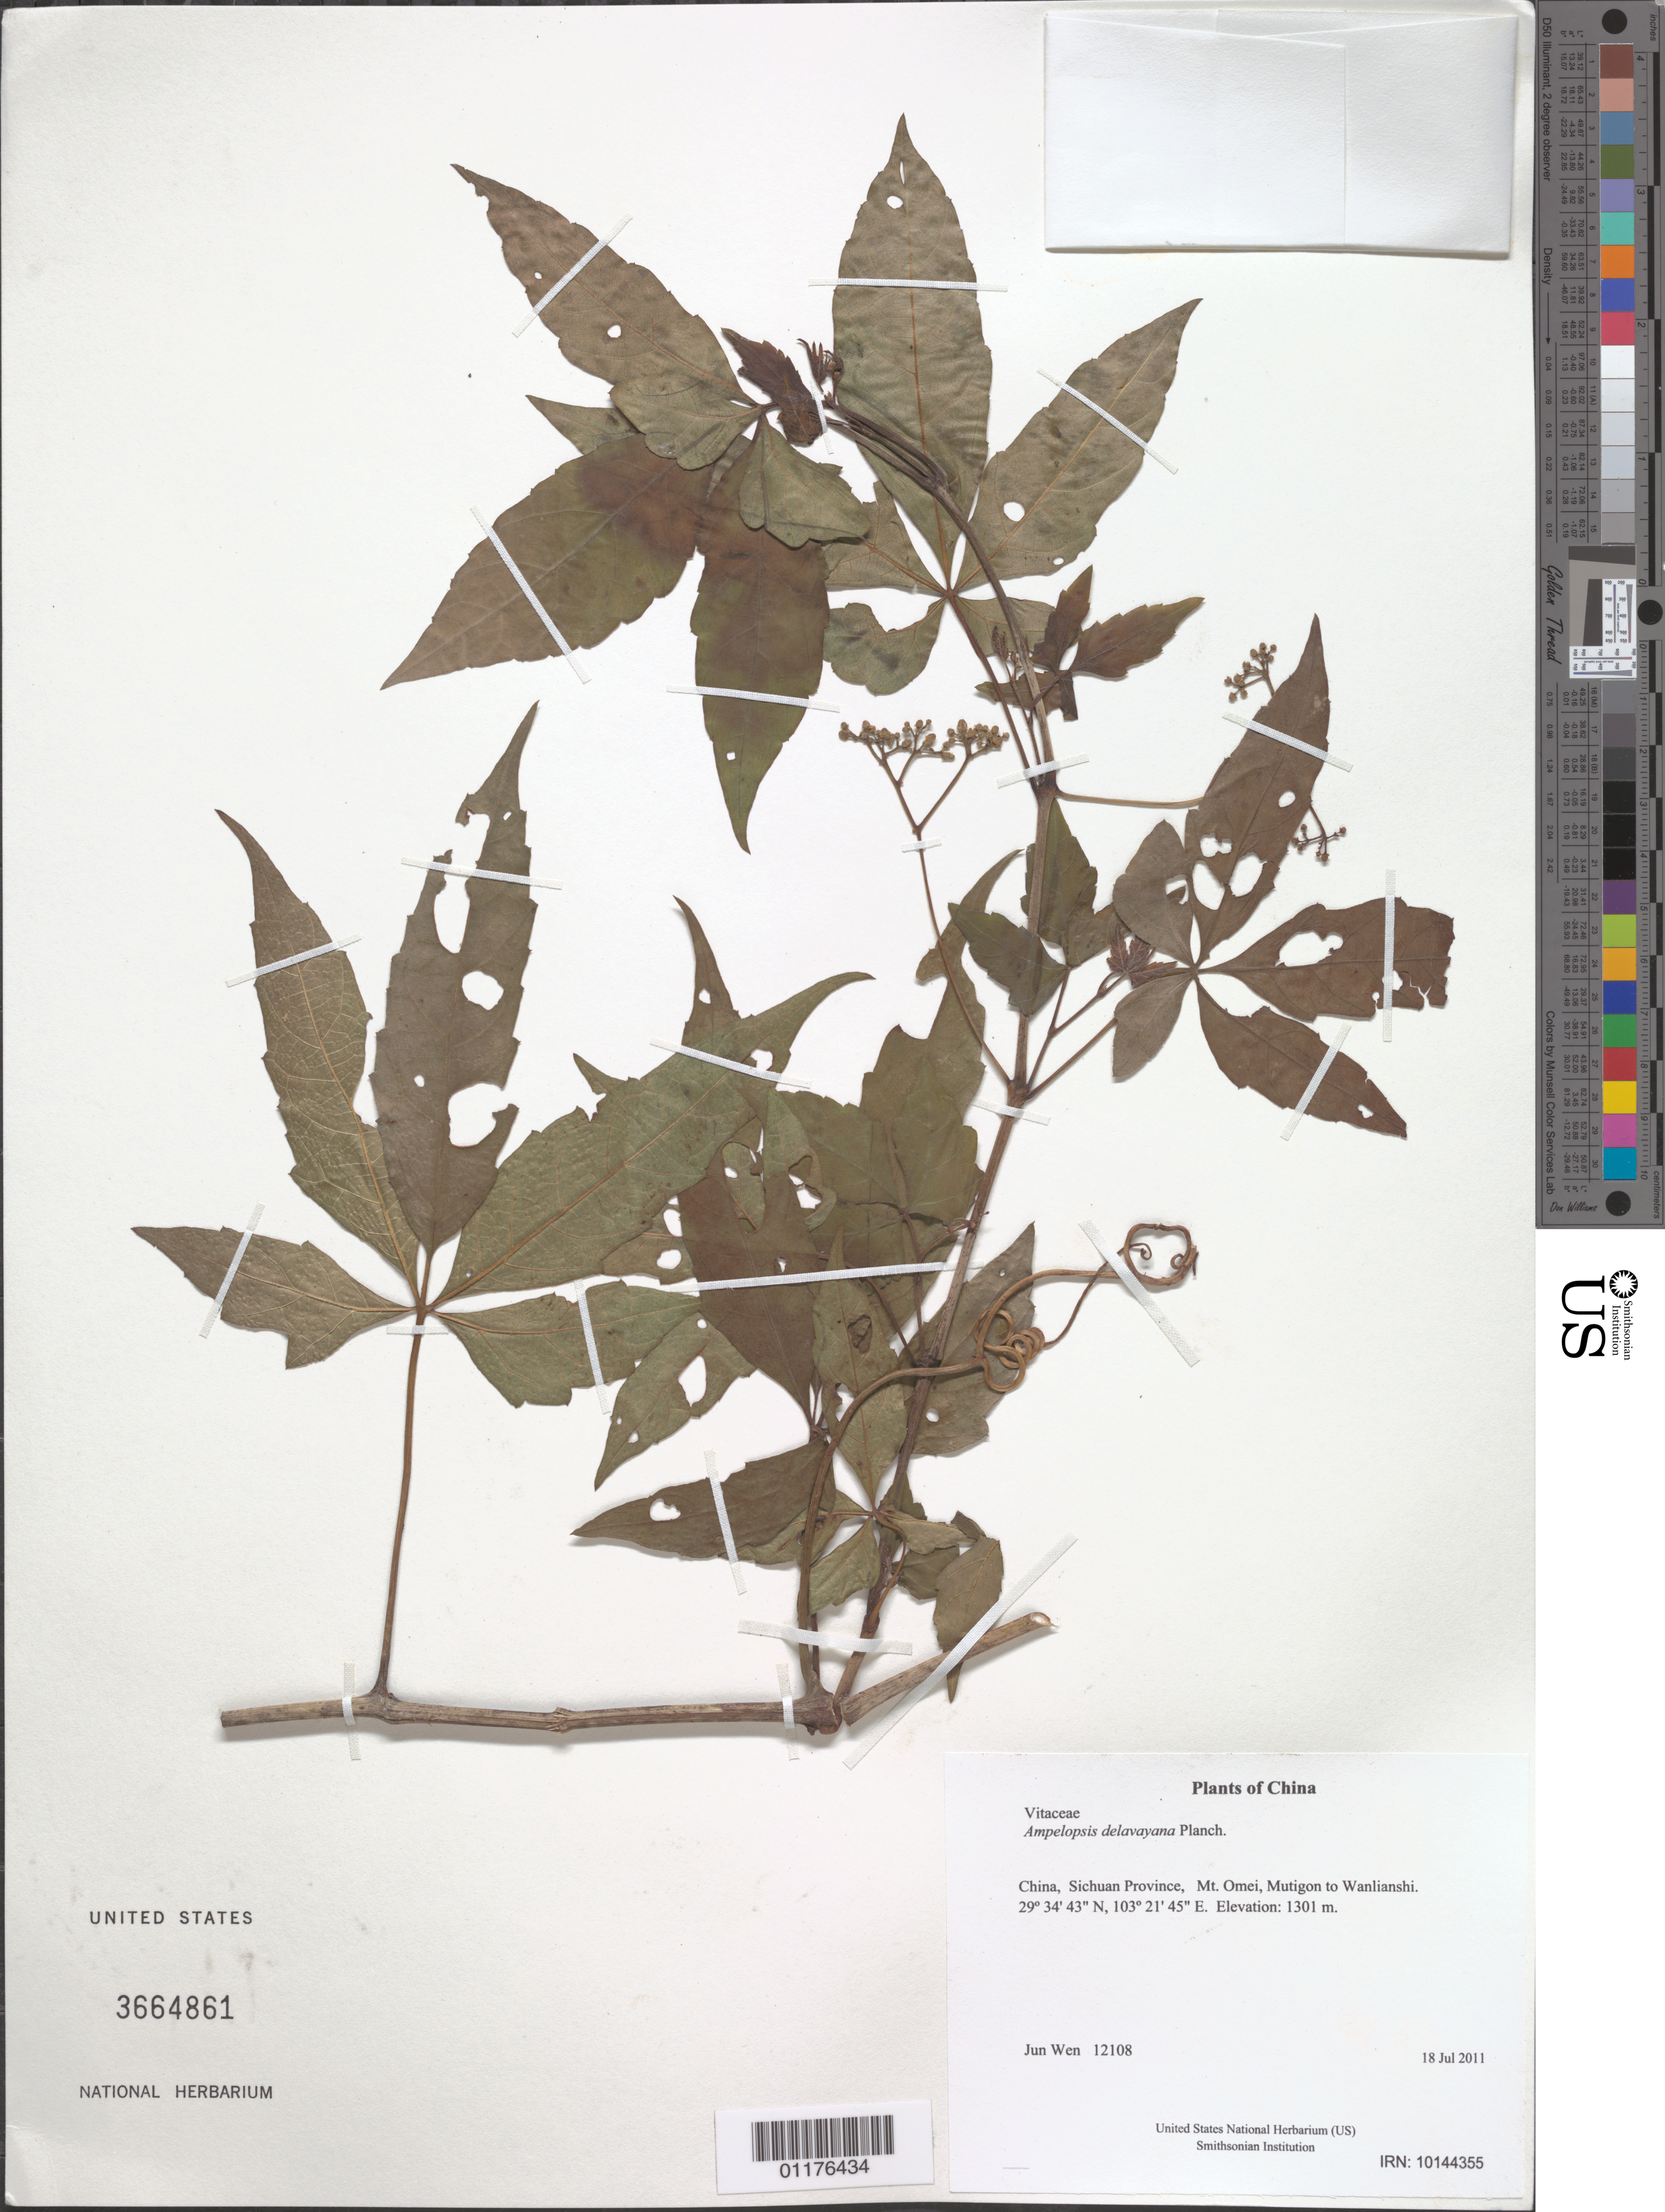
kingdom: Plantae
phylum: Tracheophyta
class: Magnoliopsida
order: Vitales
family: Vitaceae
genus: Ampelopsis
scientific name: Ampelopsis delavayana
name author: Planch.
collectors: J. Wen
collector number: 12108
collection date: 2011-07-18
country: China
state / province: Sichuan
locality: Mt. Omei, Mutigon to Wanlianshi.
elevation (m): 1301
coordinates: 29 34 42.9 N, 103 21 45 E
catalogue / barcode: US 3664861